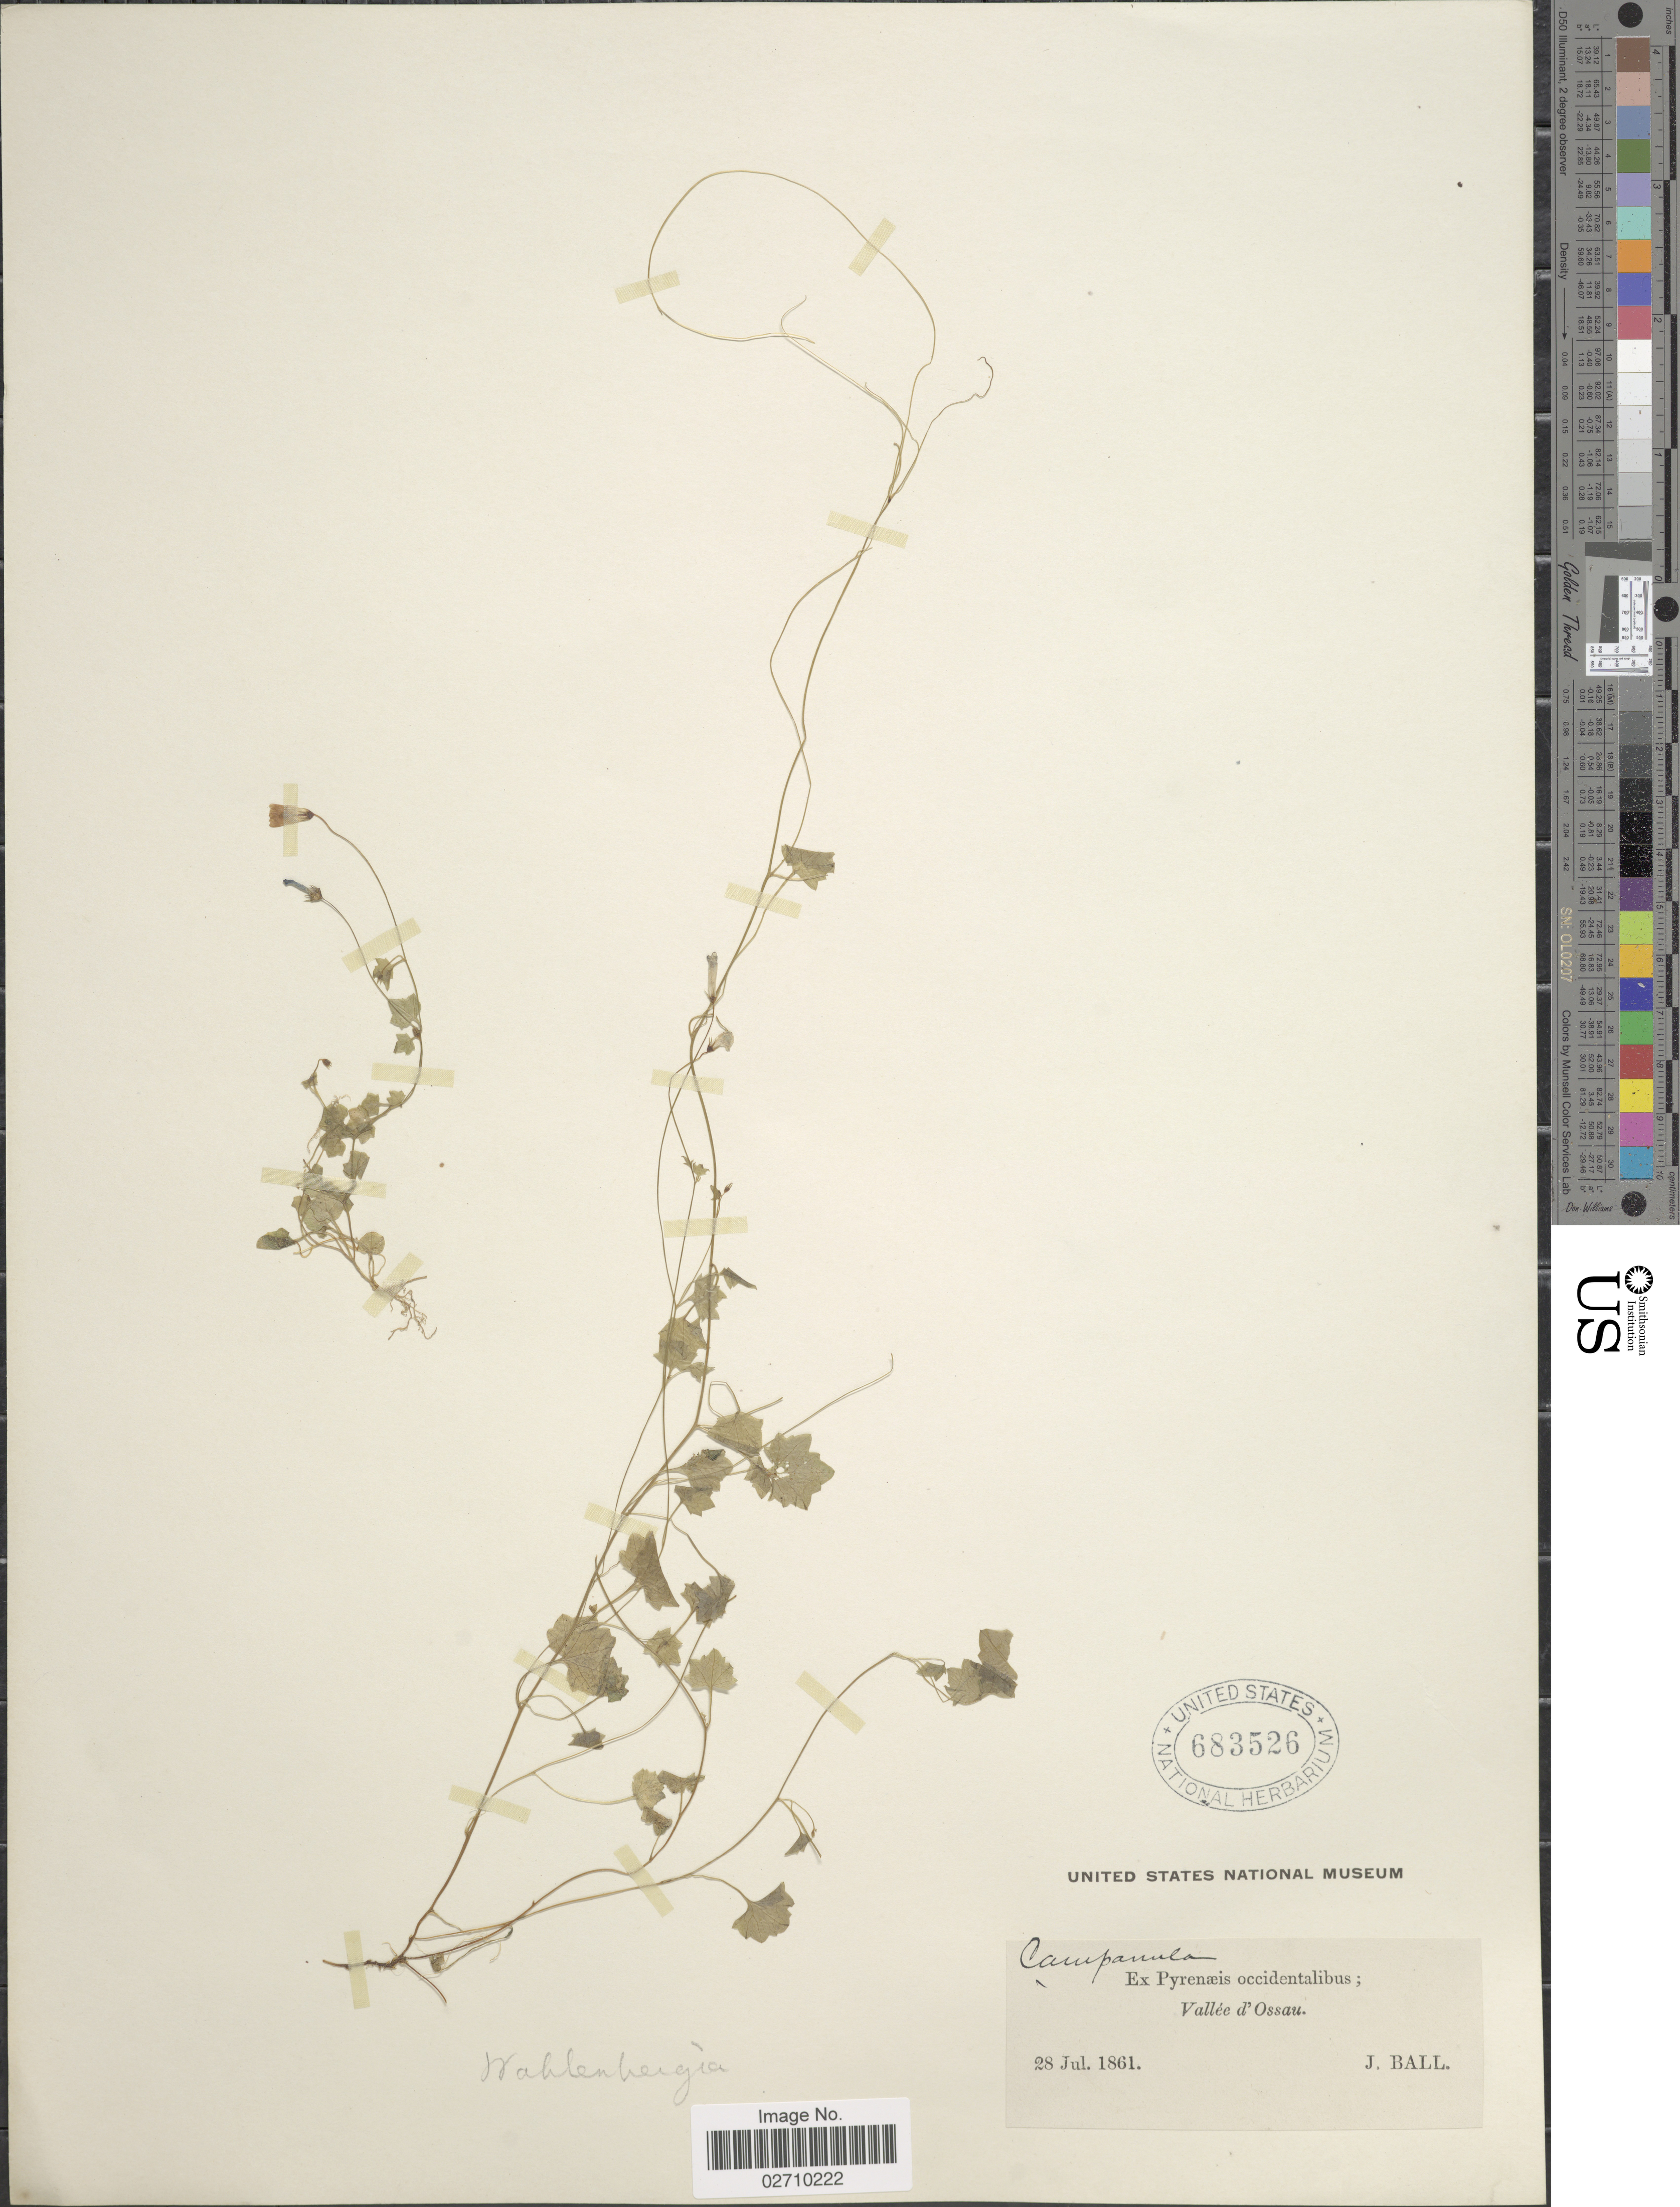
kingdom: Plantae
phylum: Tracheophyta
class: Magnoliopsida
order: Asterales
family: Campanulaceae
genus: Wahlenbergia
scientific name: Wahlenbergia hederacea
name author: Rchb.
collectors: J. Ball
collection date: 1861-07-28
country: France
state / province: Nouvelle-Aquitaine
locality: Pyrenaeis occidentalibus; Valleé d'Ossau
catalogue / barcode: US 683526